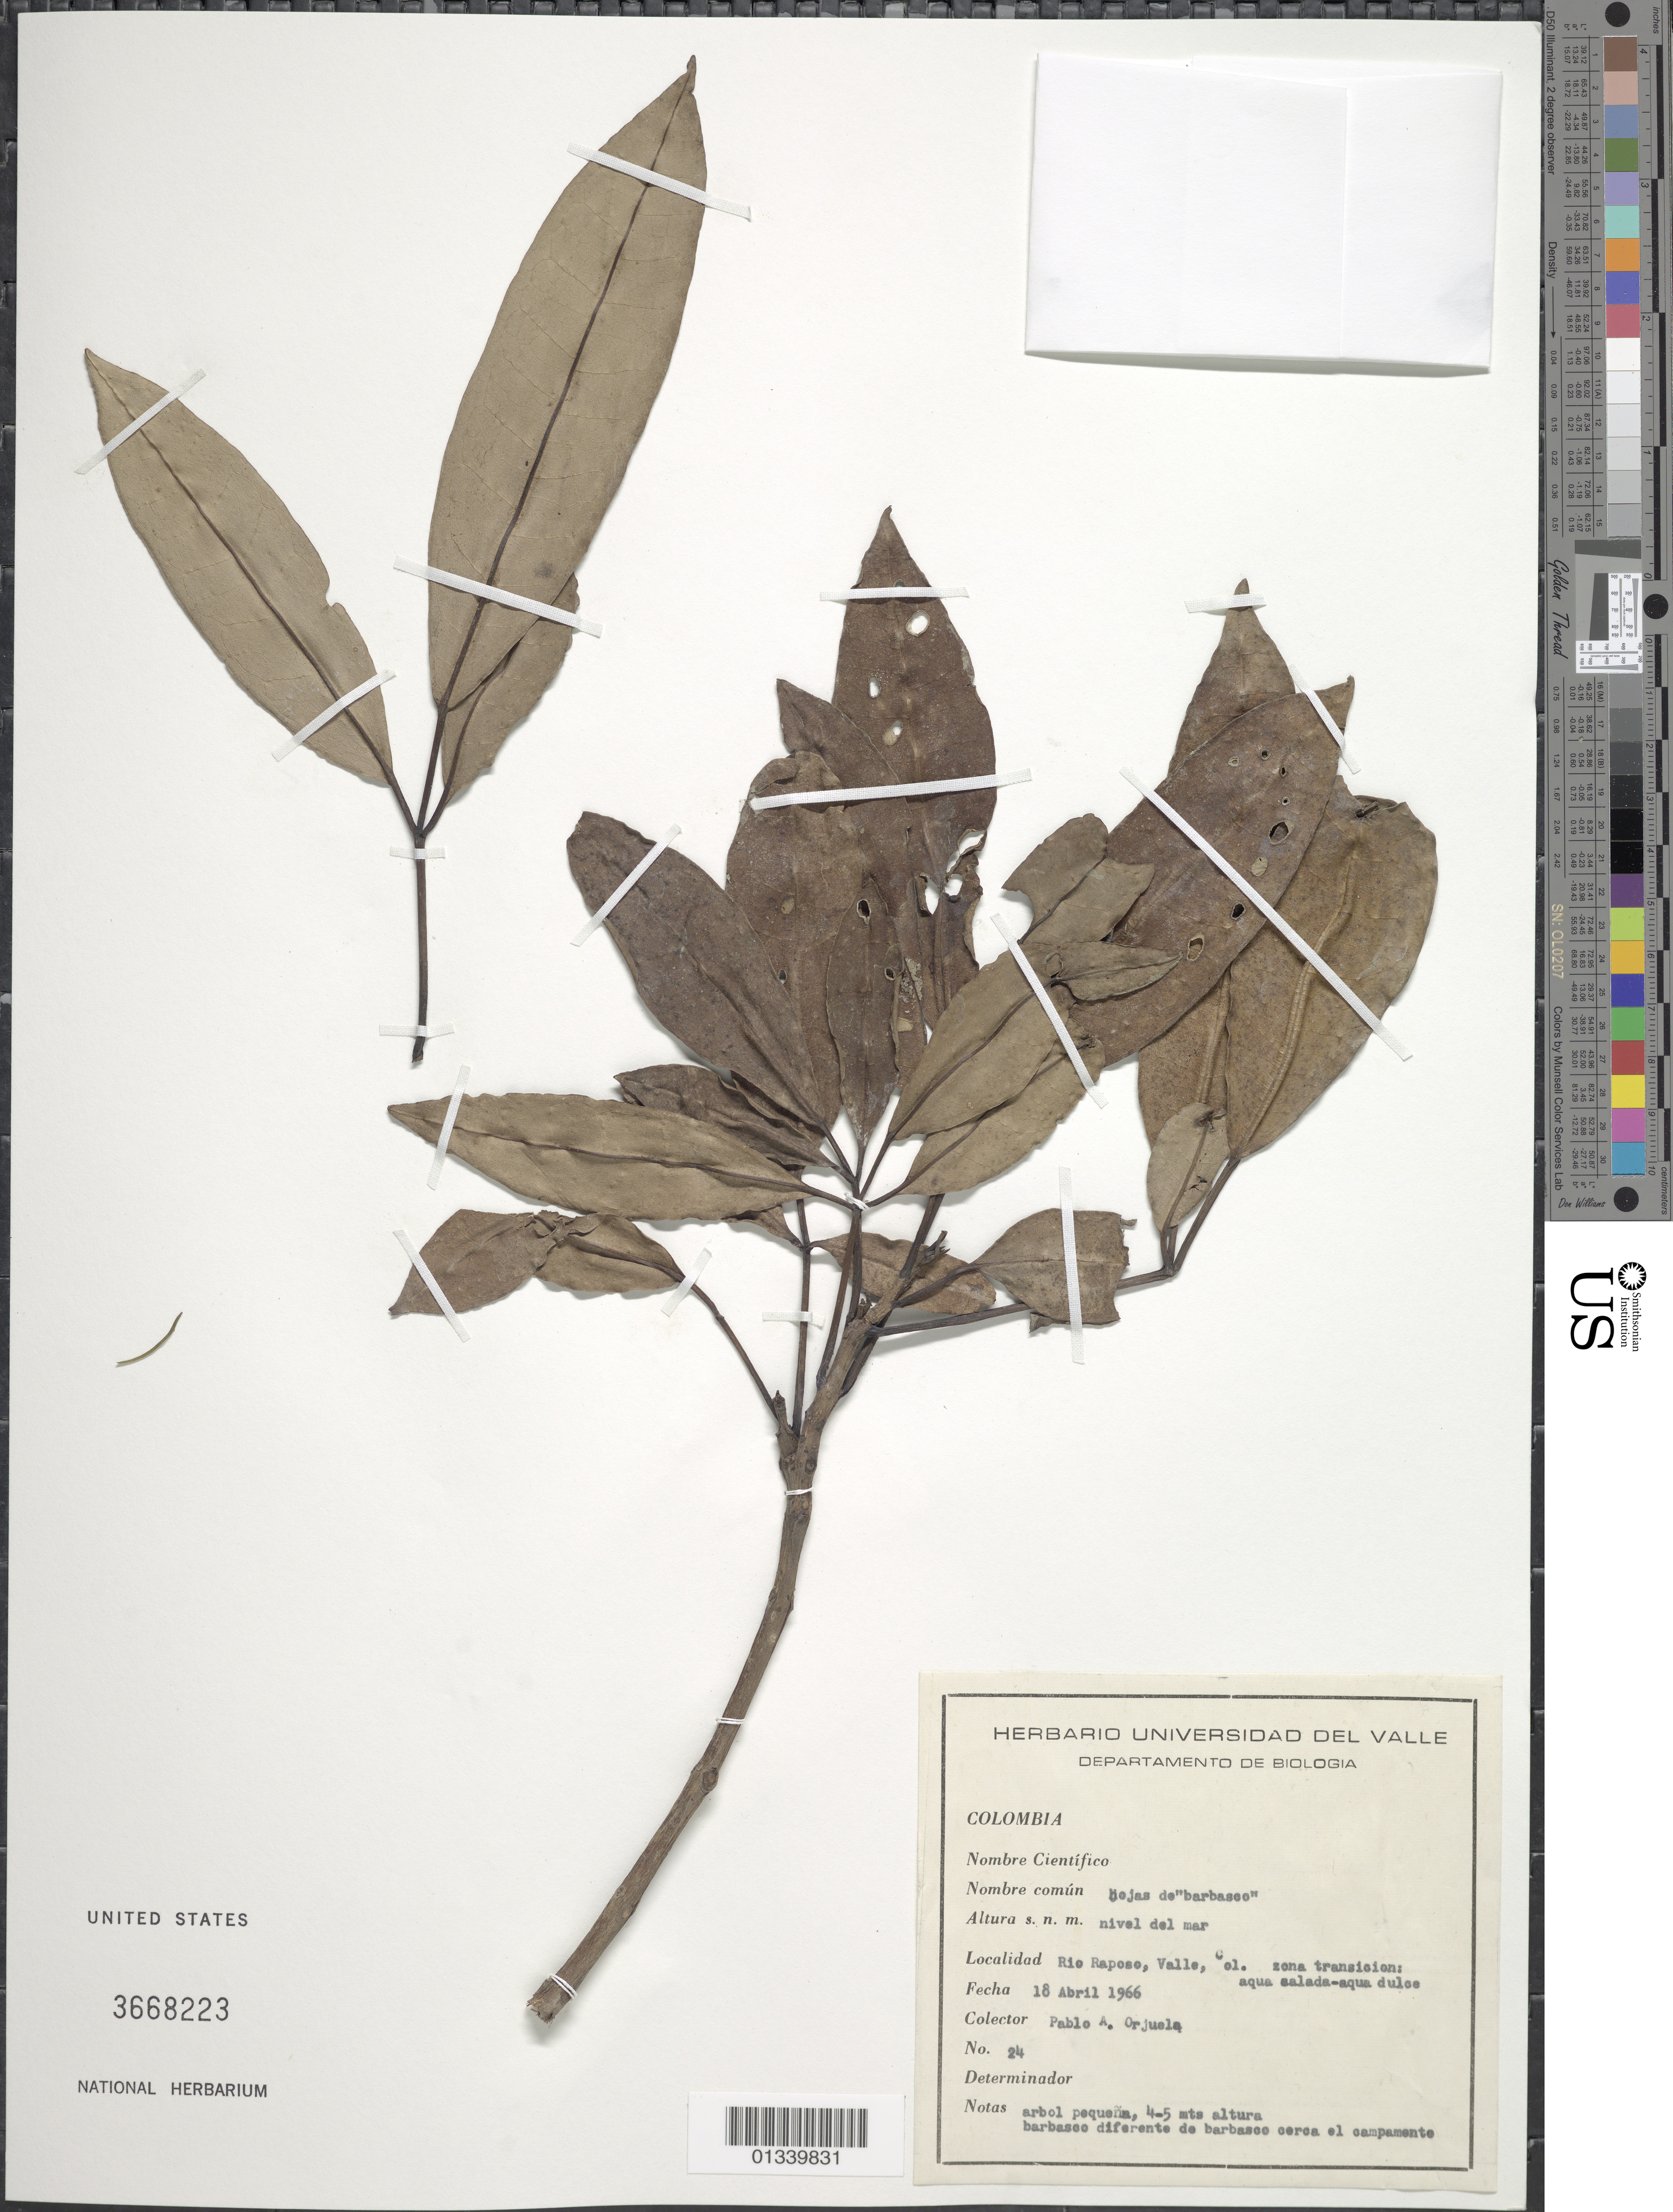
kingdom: Plantae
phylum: Tracheophyta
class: Magnoliopsida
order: Lamiales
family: Bignoniaceae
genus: Tabebuia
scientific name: Tabebuia sp.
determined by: Londoño-Echeverri, Y.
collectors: P. A. Orjuela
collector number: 24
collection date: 1966-04-18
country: Colombia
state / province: Valle del Cauca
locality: Rio Raposo, el. Zona transicion aqua salada-aqua dulse. nivel del mar.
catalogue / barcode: US 3668223